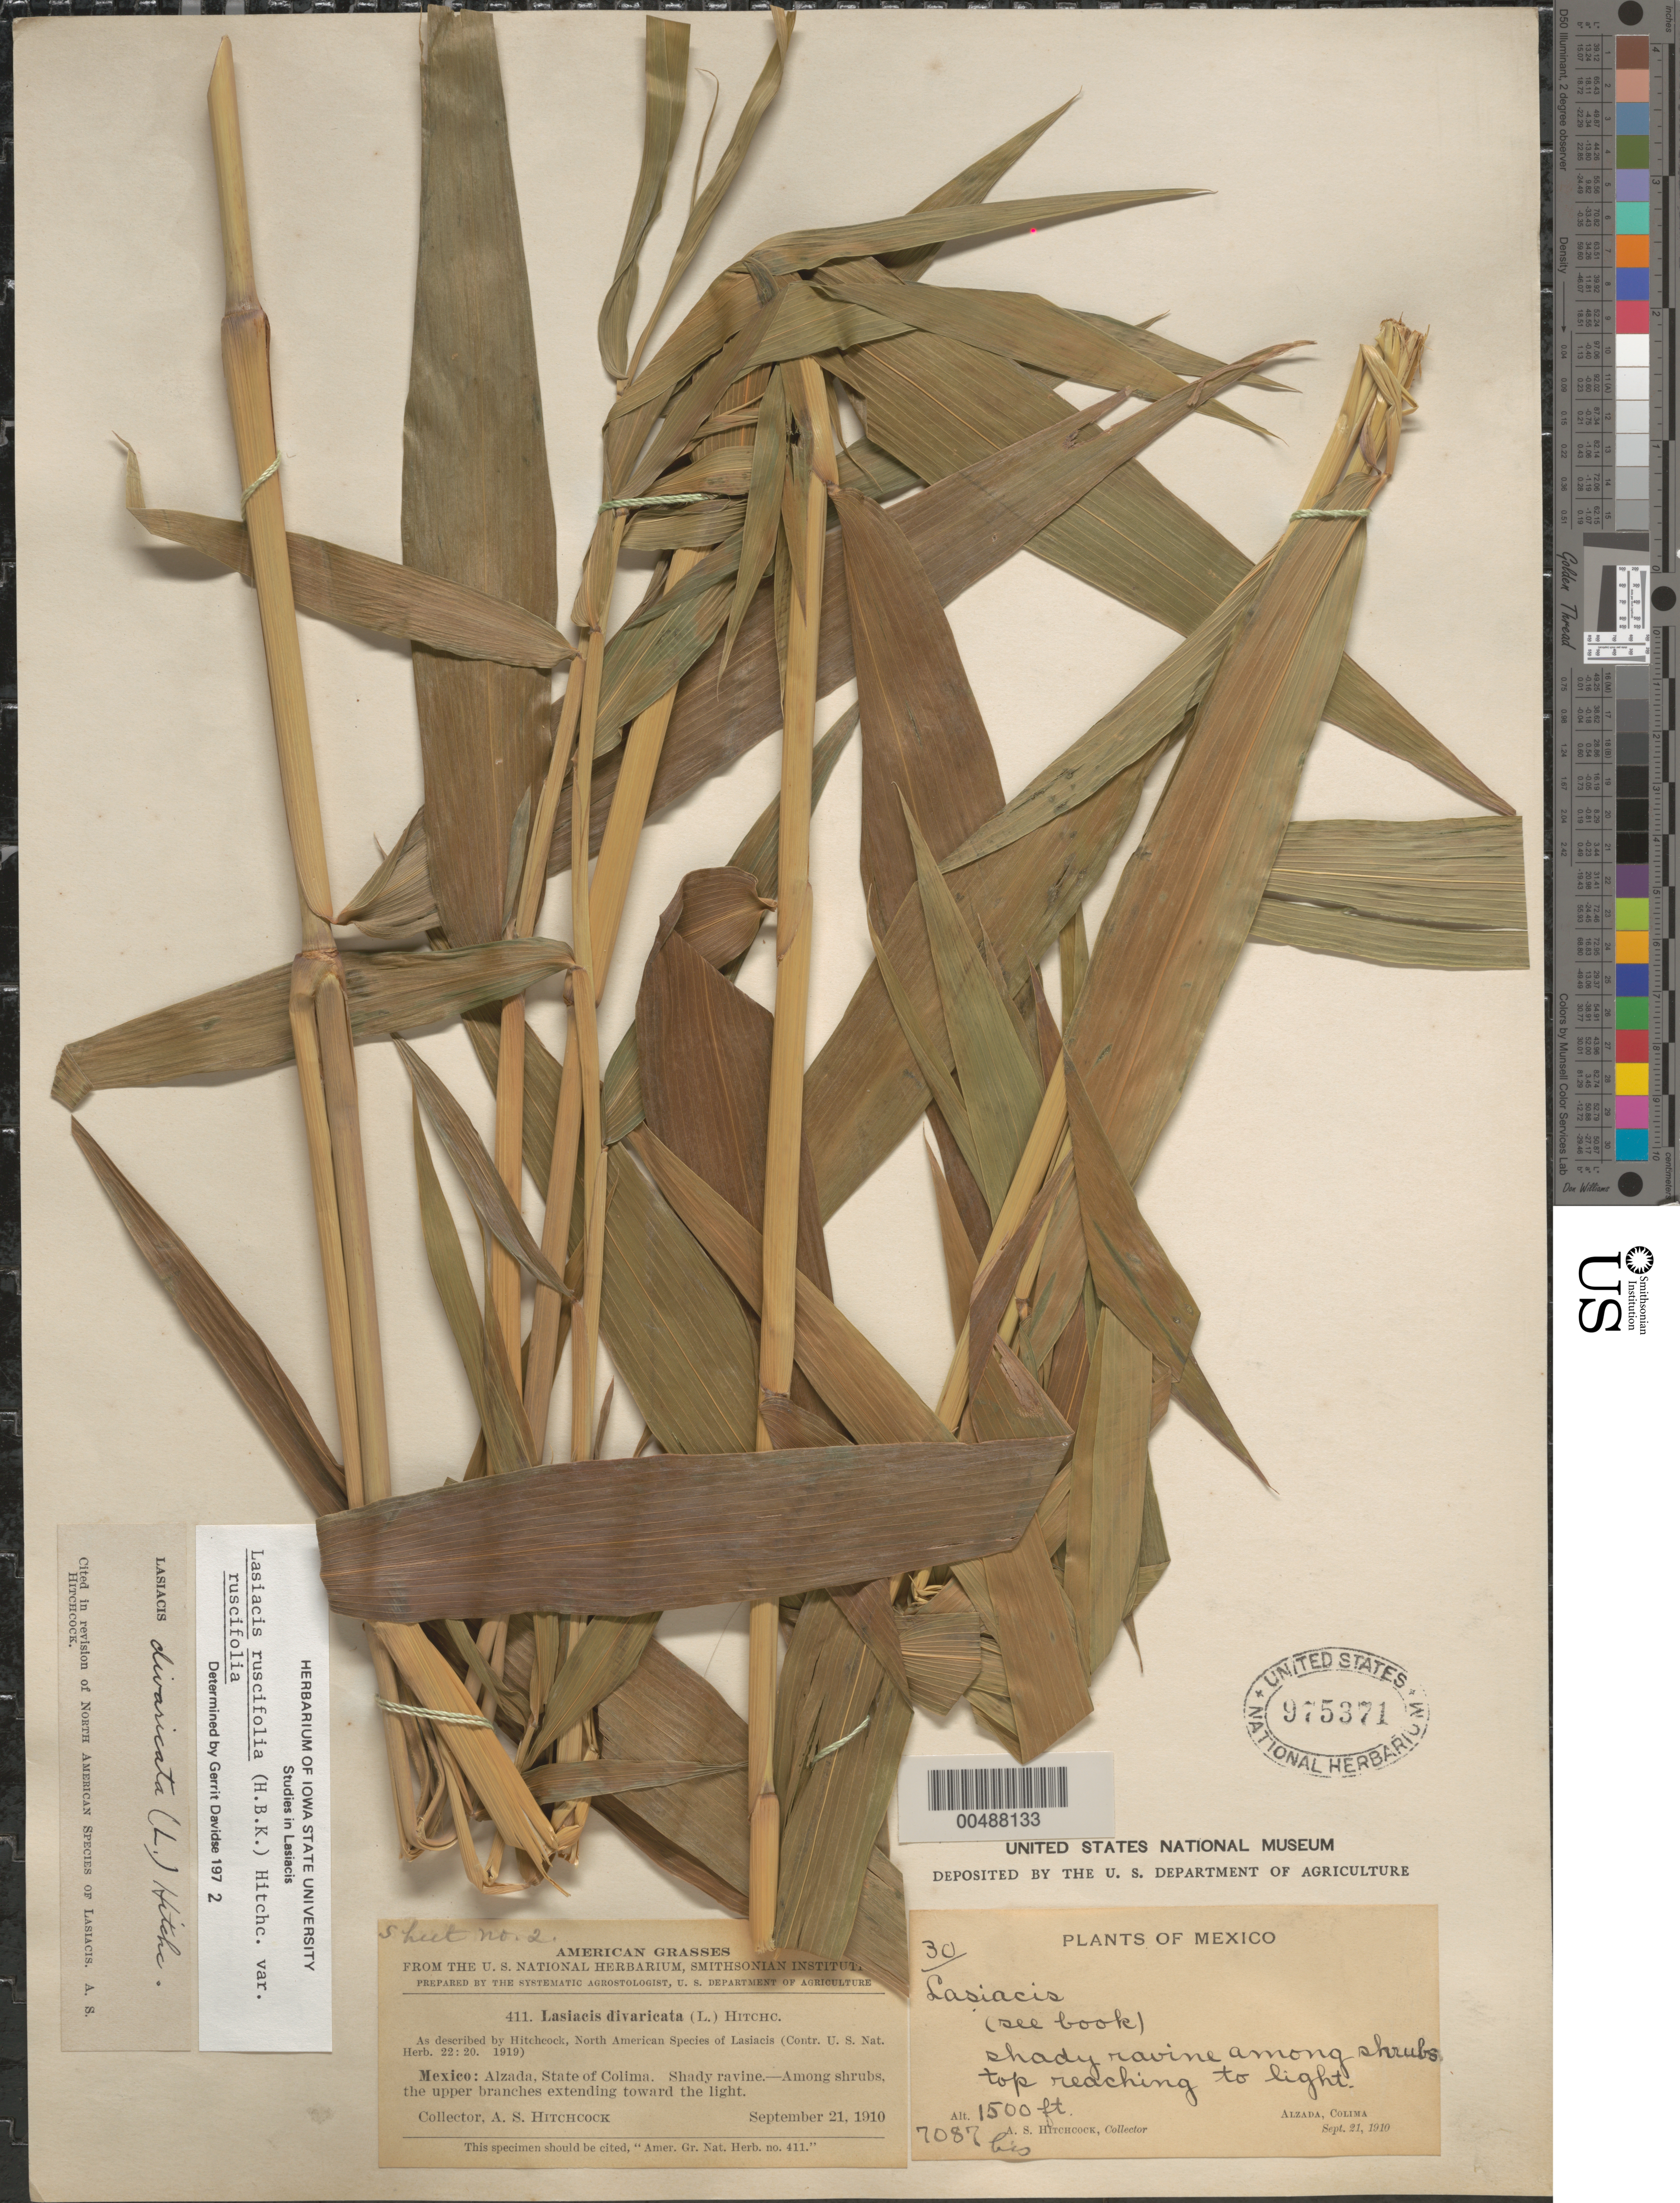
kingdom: Plantae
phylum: Tracheophyta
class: Liliopsida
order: Poales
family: Poaceae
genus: Lasiacis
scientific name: Lasiacis ruscifolia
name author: (Kunth) Hitchc.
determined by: Davidse, Gerrit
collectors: A. S. Hitchcock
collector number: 7087 bis/411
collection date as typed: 21 Sep 1910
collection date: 1910-09-21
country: Mexico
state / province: Colima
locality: Alzada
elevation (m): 457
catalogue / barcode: US 975371